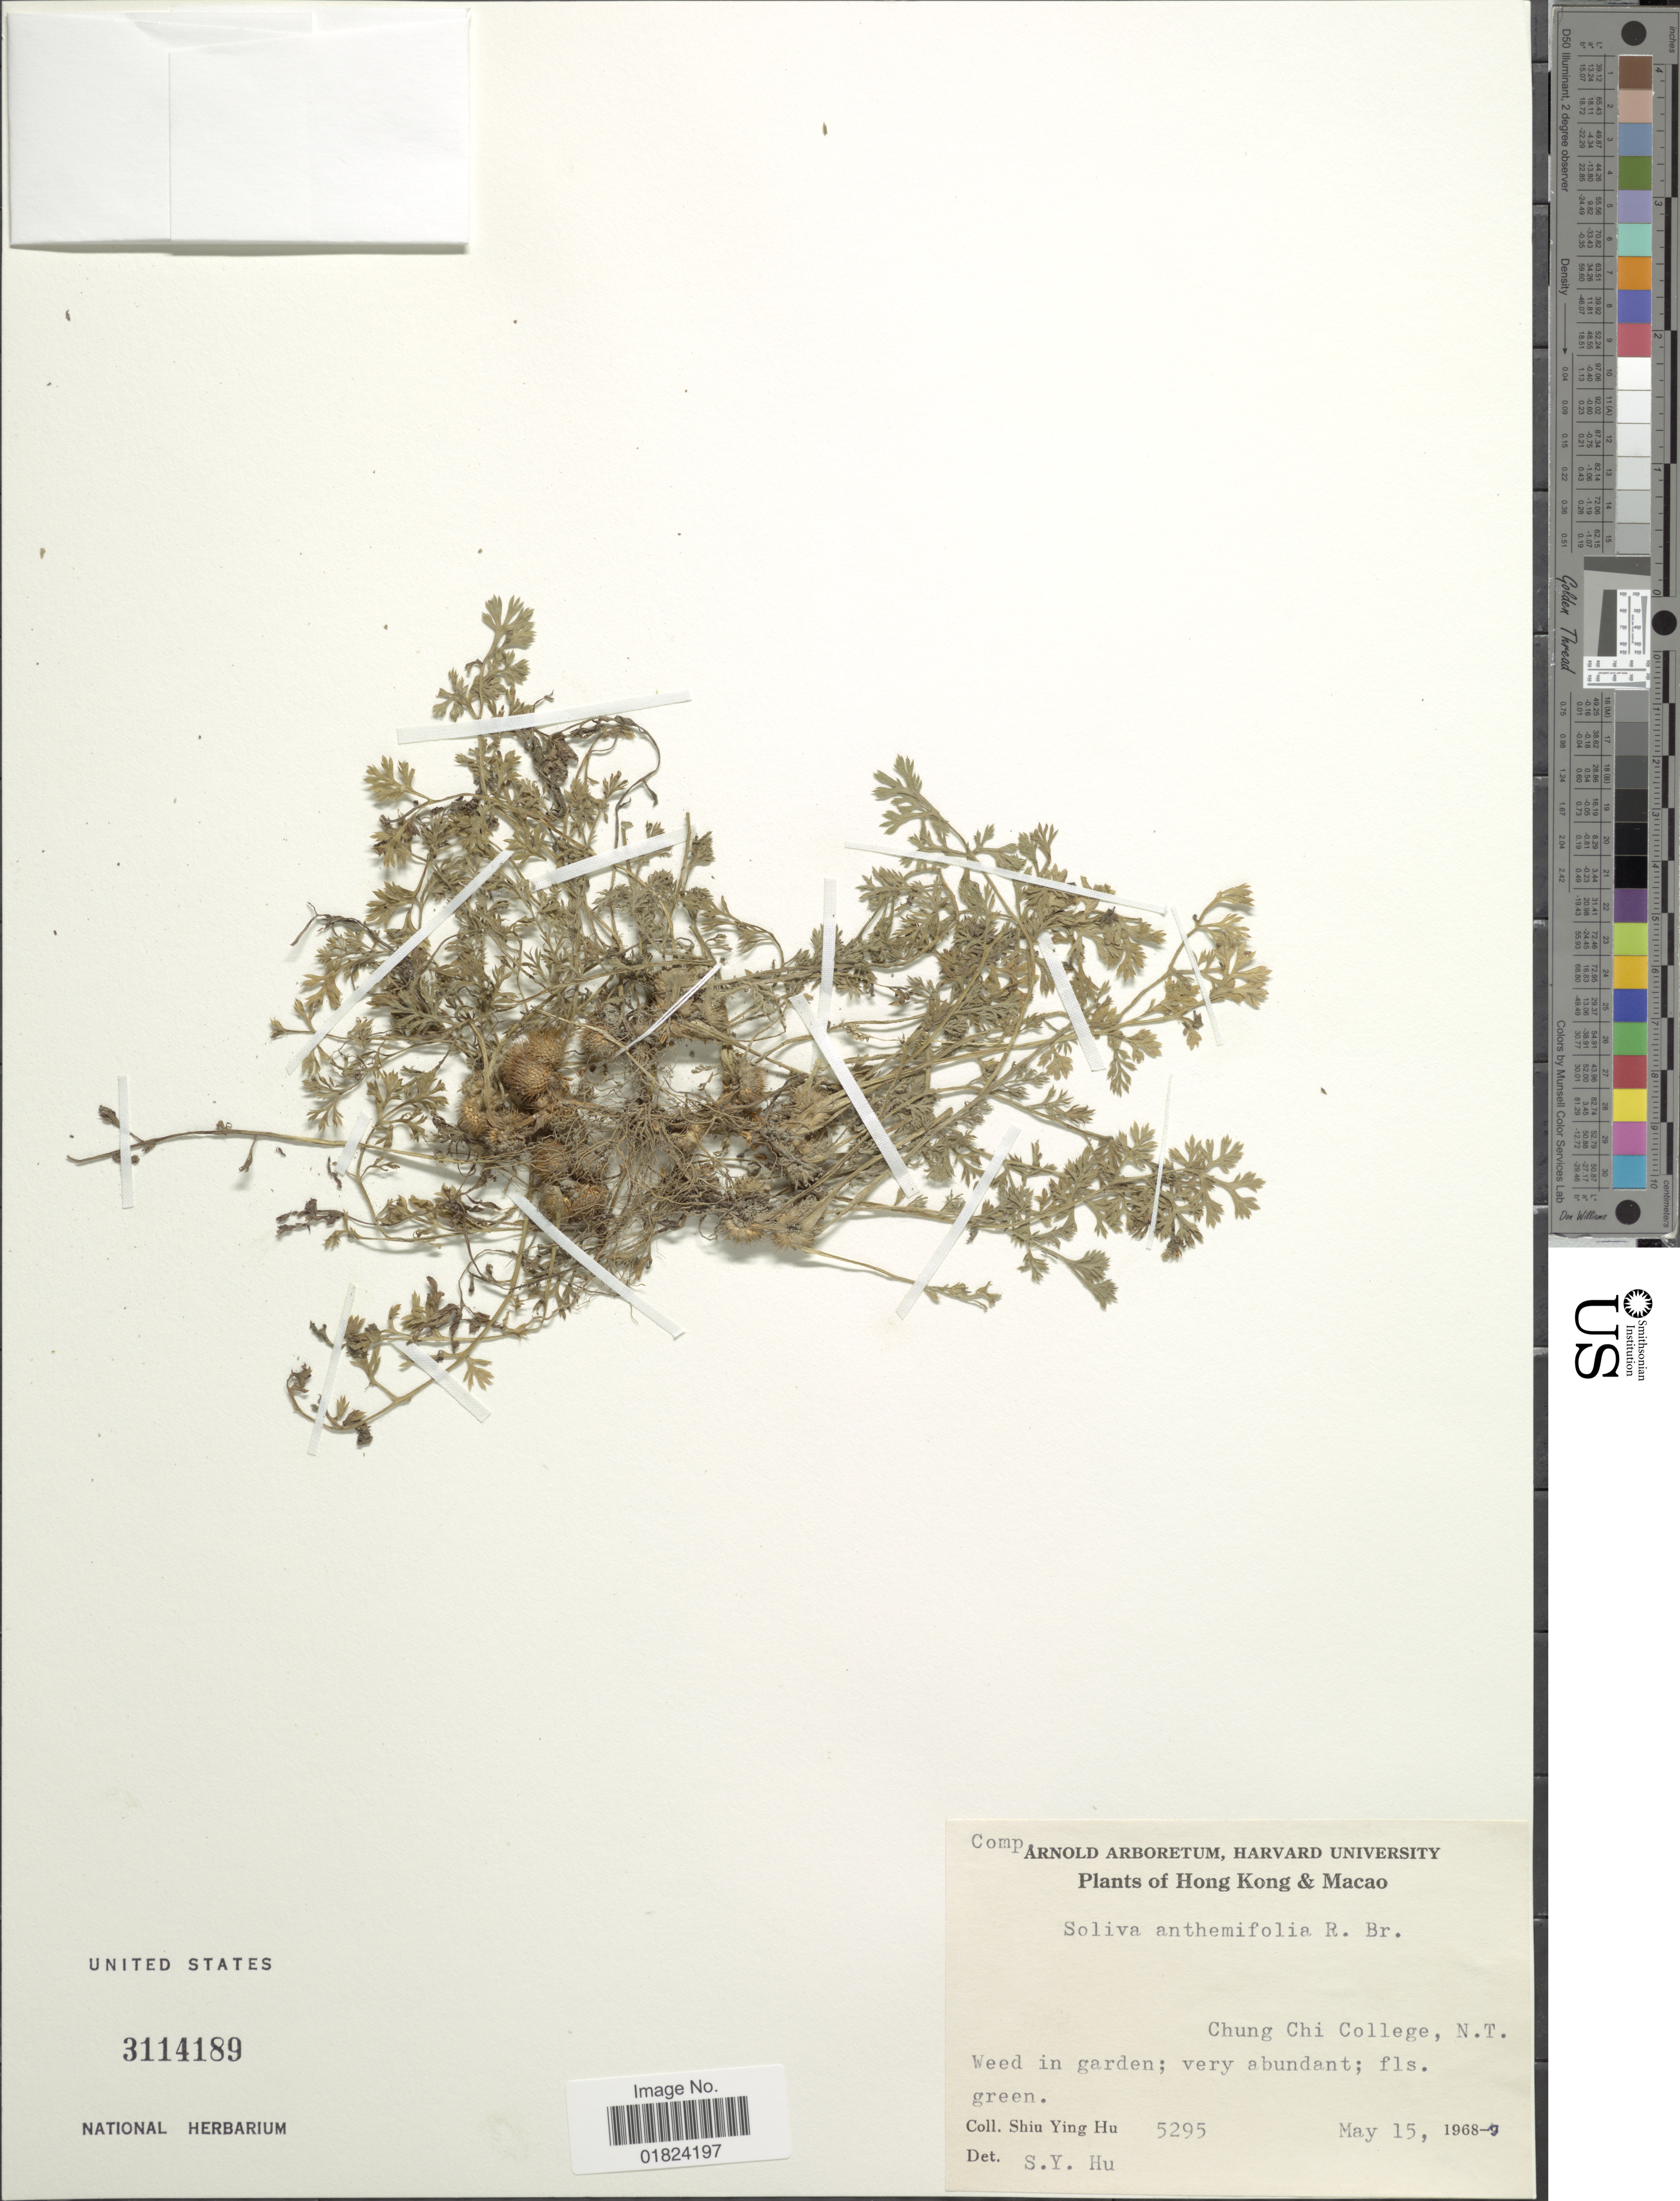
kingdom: Plantae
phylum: Tracheophyta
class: Magnoliopsida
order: Asterales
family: Asteraceae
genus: Soliva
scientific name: Soliva anthemifolia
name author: (Juss.) Sweet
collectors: S. Y. Hu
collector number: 5295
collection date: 1968-05-15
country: China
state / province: Hong Kong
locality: Hong Kong & Macao, Chung Chi College, N.T., weed in garden.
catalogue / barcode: US 3114189